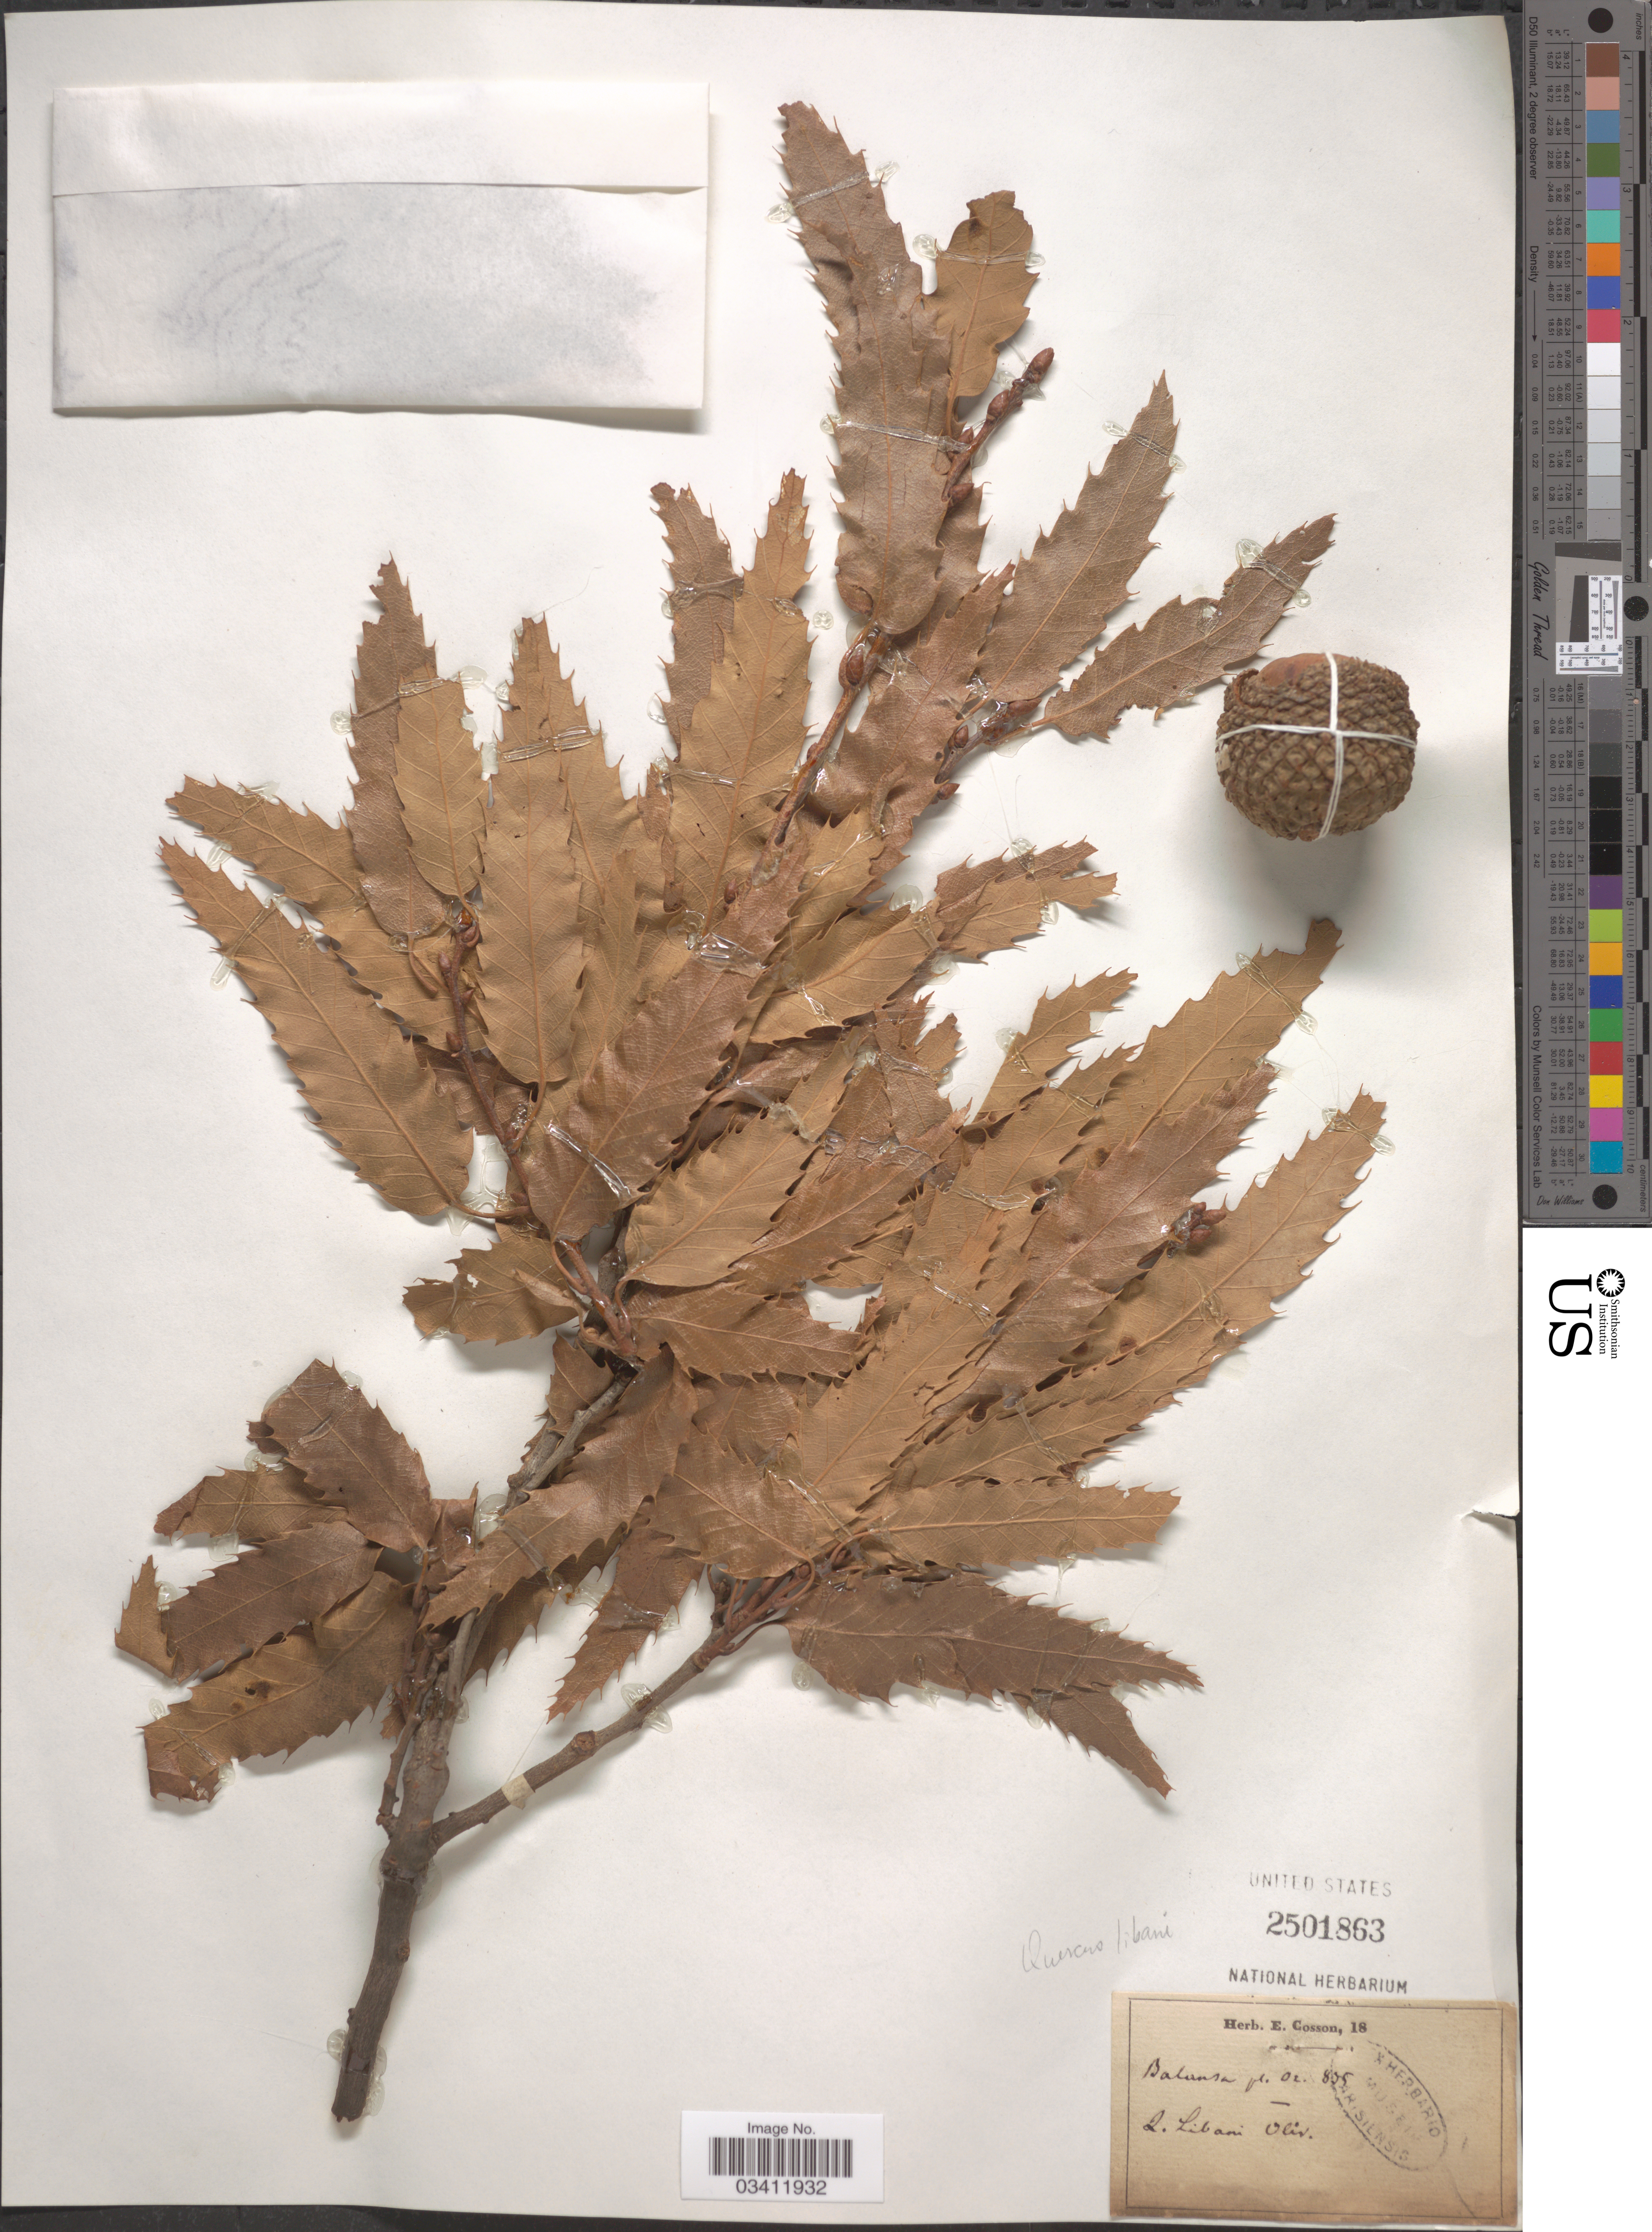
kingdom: Plantae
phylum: Tracheophyta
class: Magnoliopsida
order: Fagales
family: Fagaceae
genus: Quercus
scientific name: Quercus libani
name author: Olivier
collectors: ex herb. Cosson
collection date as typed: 18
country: Lebanon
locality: Z. Libani Oliv.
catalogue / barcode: US 2501863